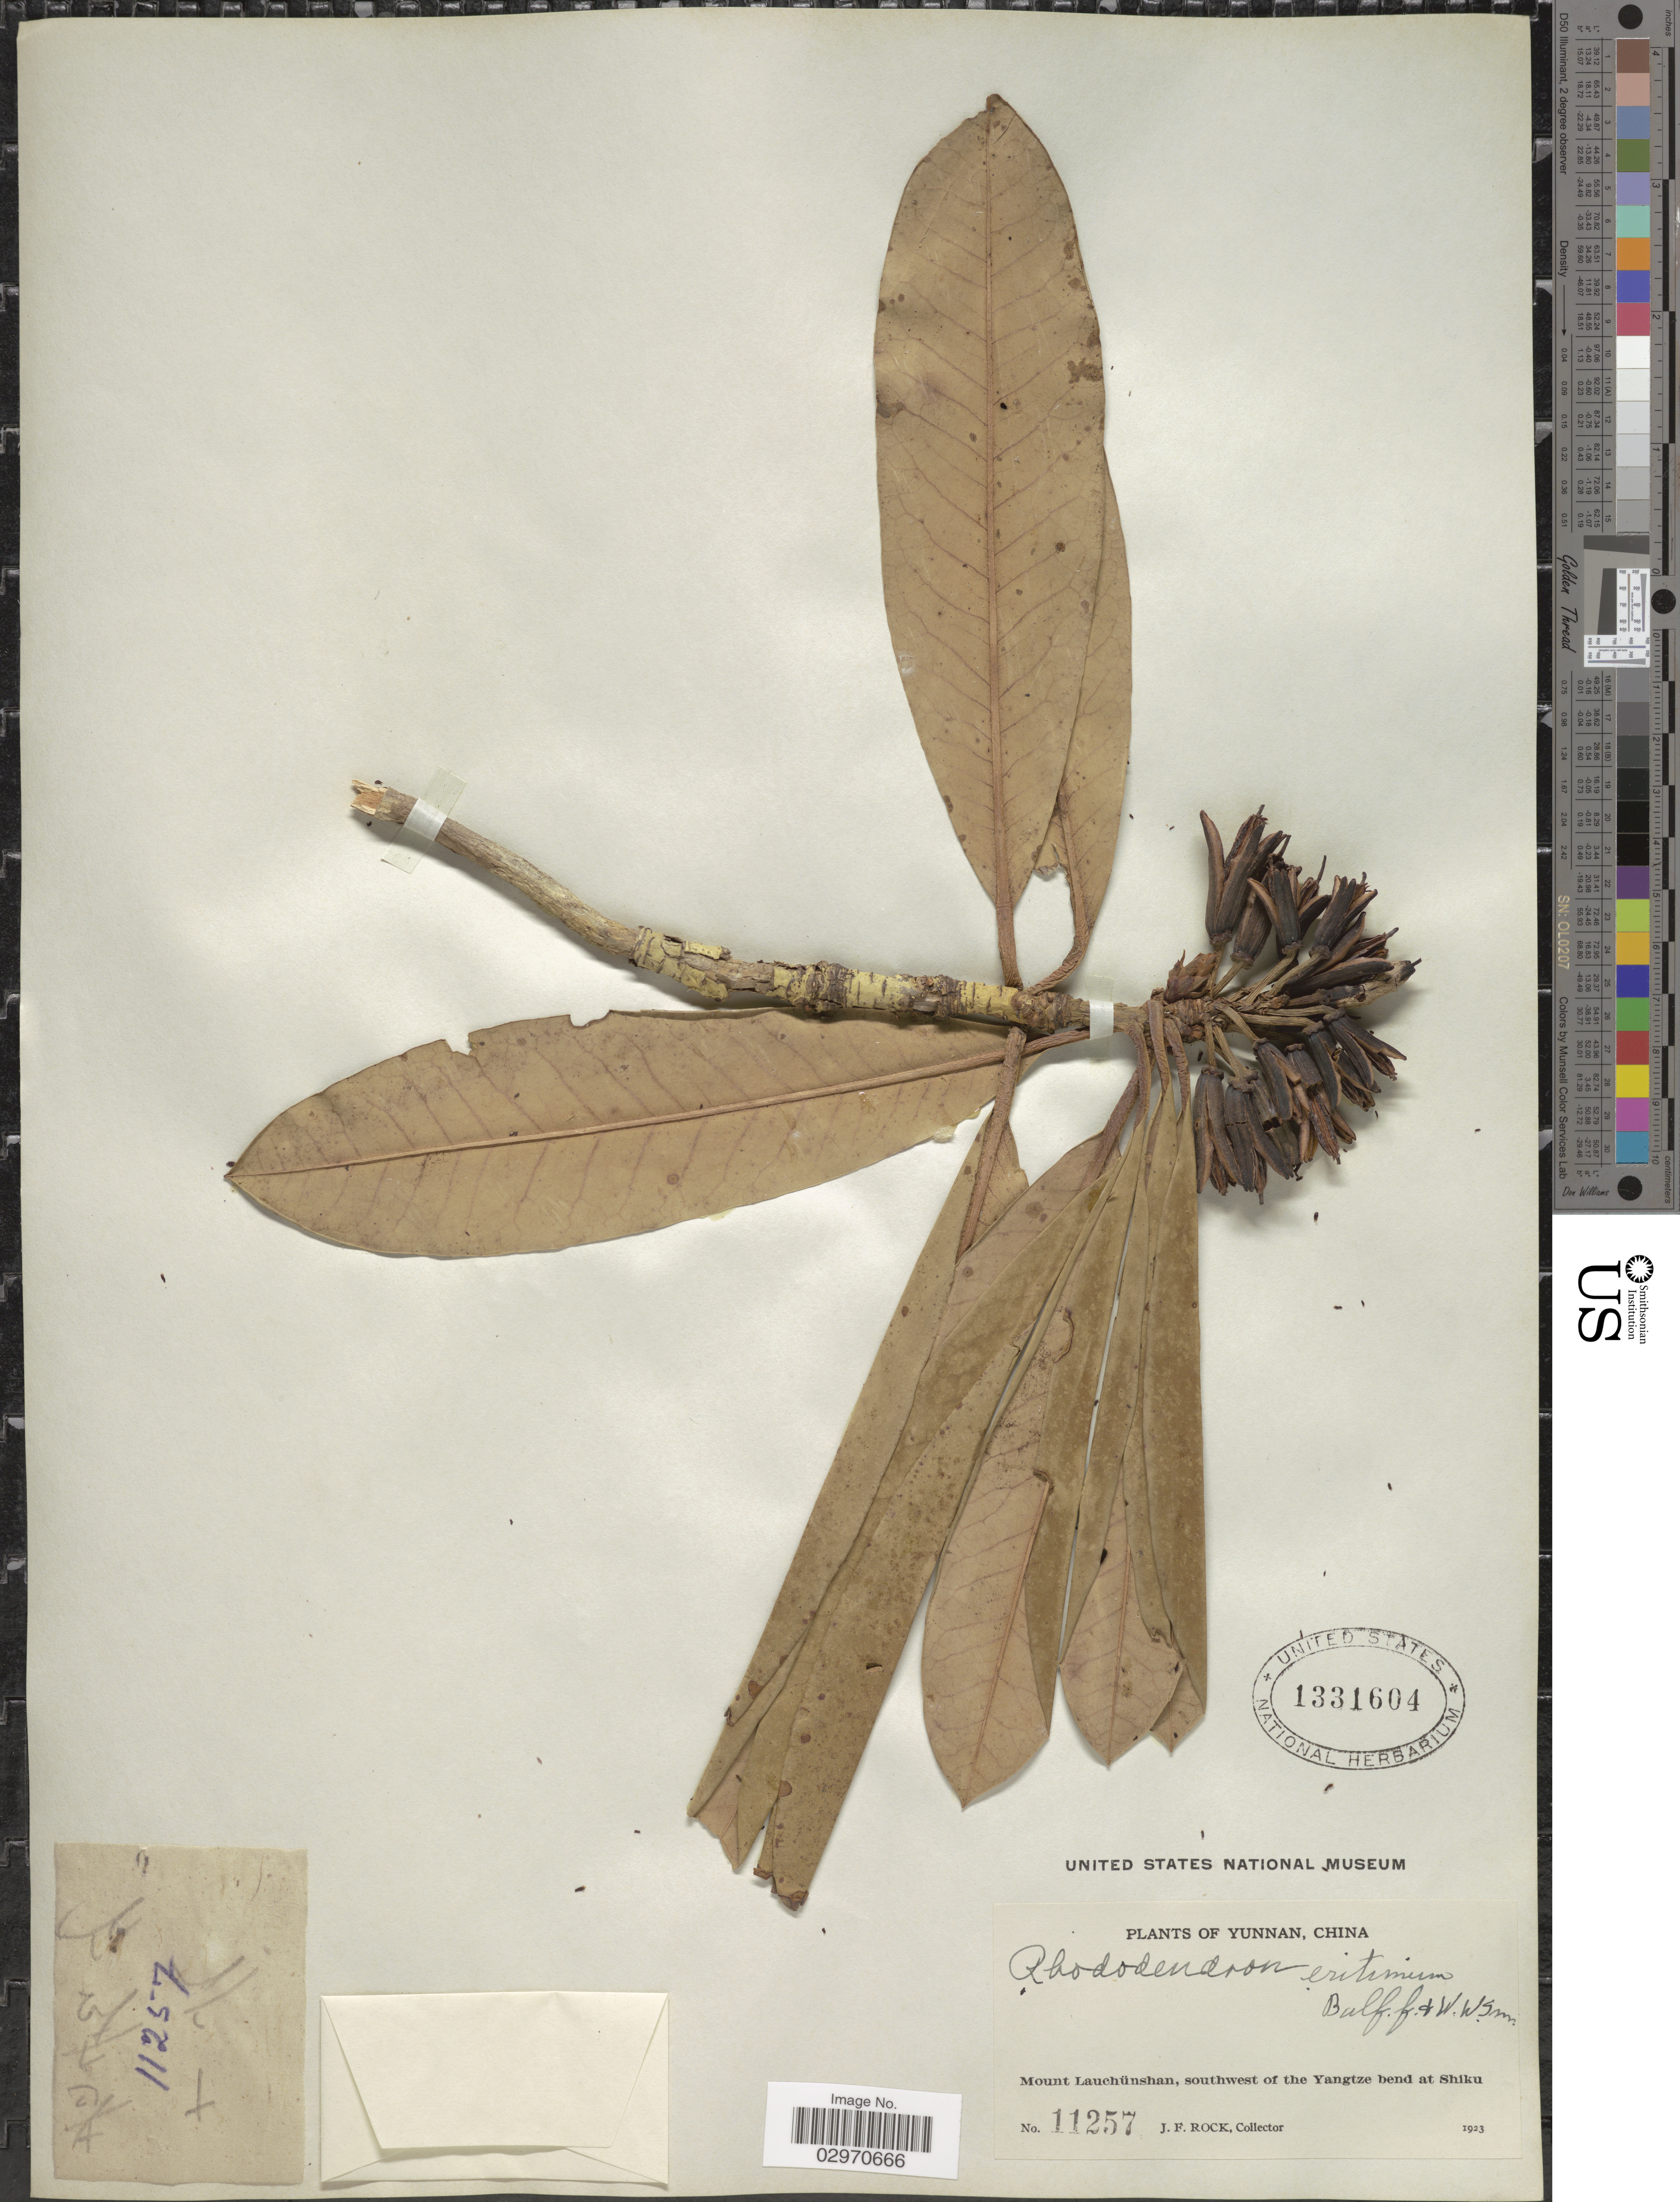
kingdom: Plantae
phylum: Tracheophyta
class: Magnoliopsida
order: Ericales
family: Ericaceae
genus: Rhododendron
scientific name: Rhododendron eritimum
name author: Balf. f. & W.W. Sm.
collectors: J. Rock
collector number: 11257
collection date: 1923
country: China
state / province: Yunnan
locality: Mount Lauchünshan, southwest of the Yangtze bend at Shiku.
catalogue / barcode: US 1331604